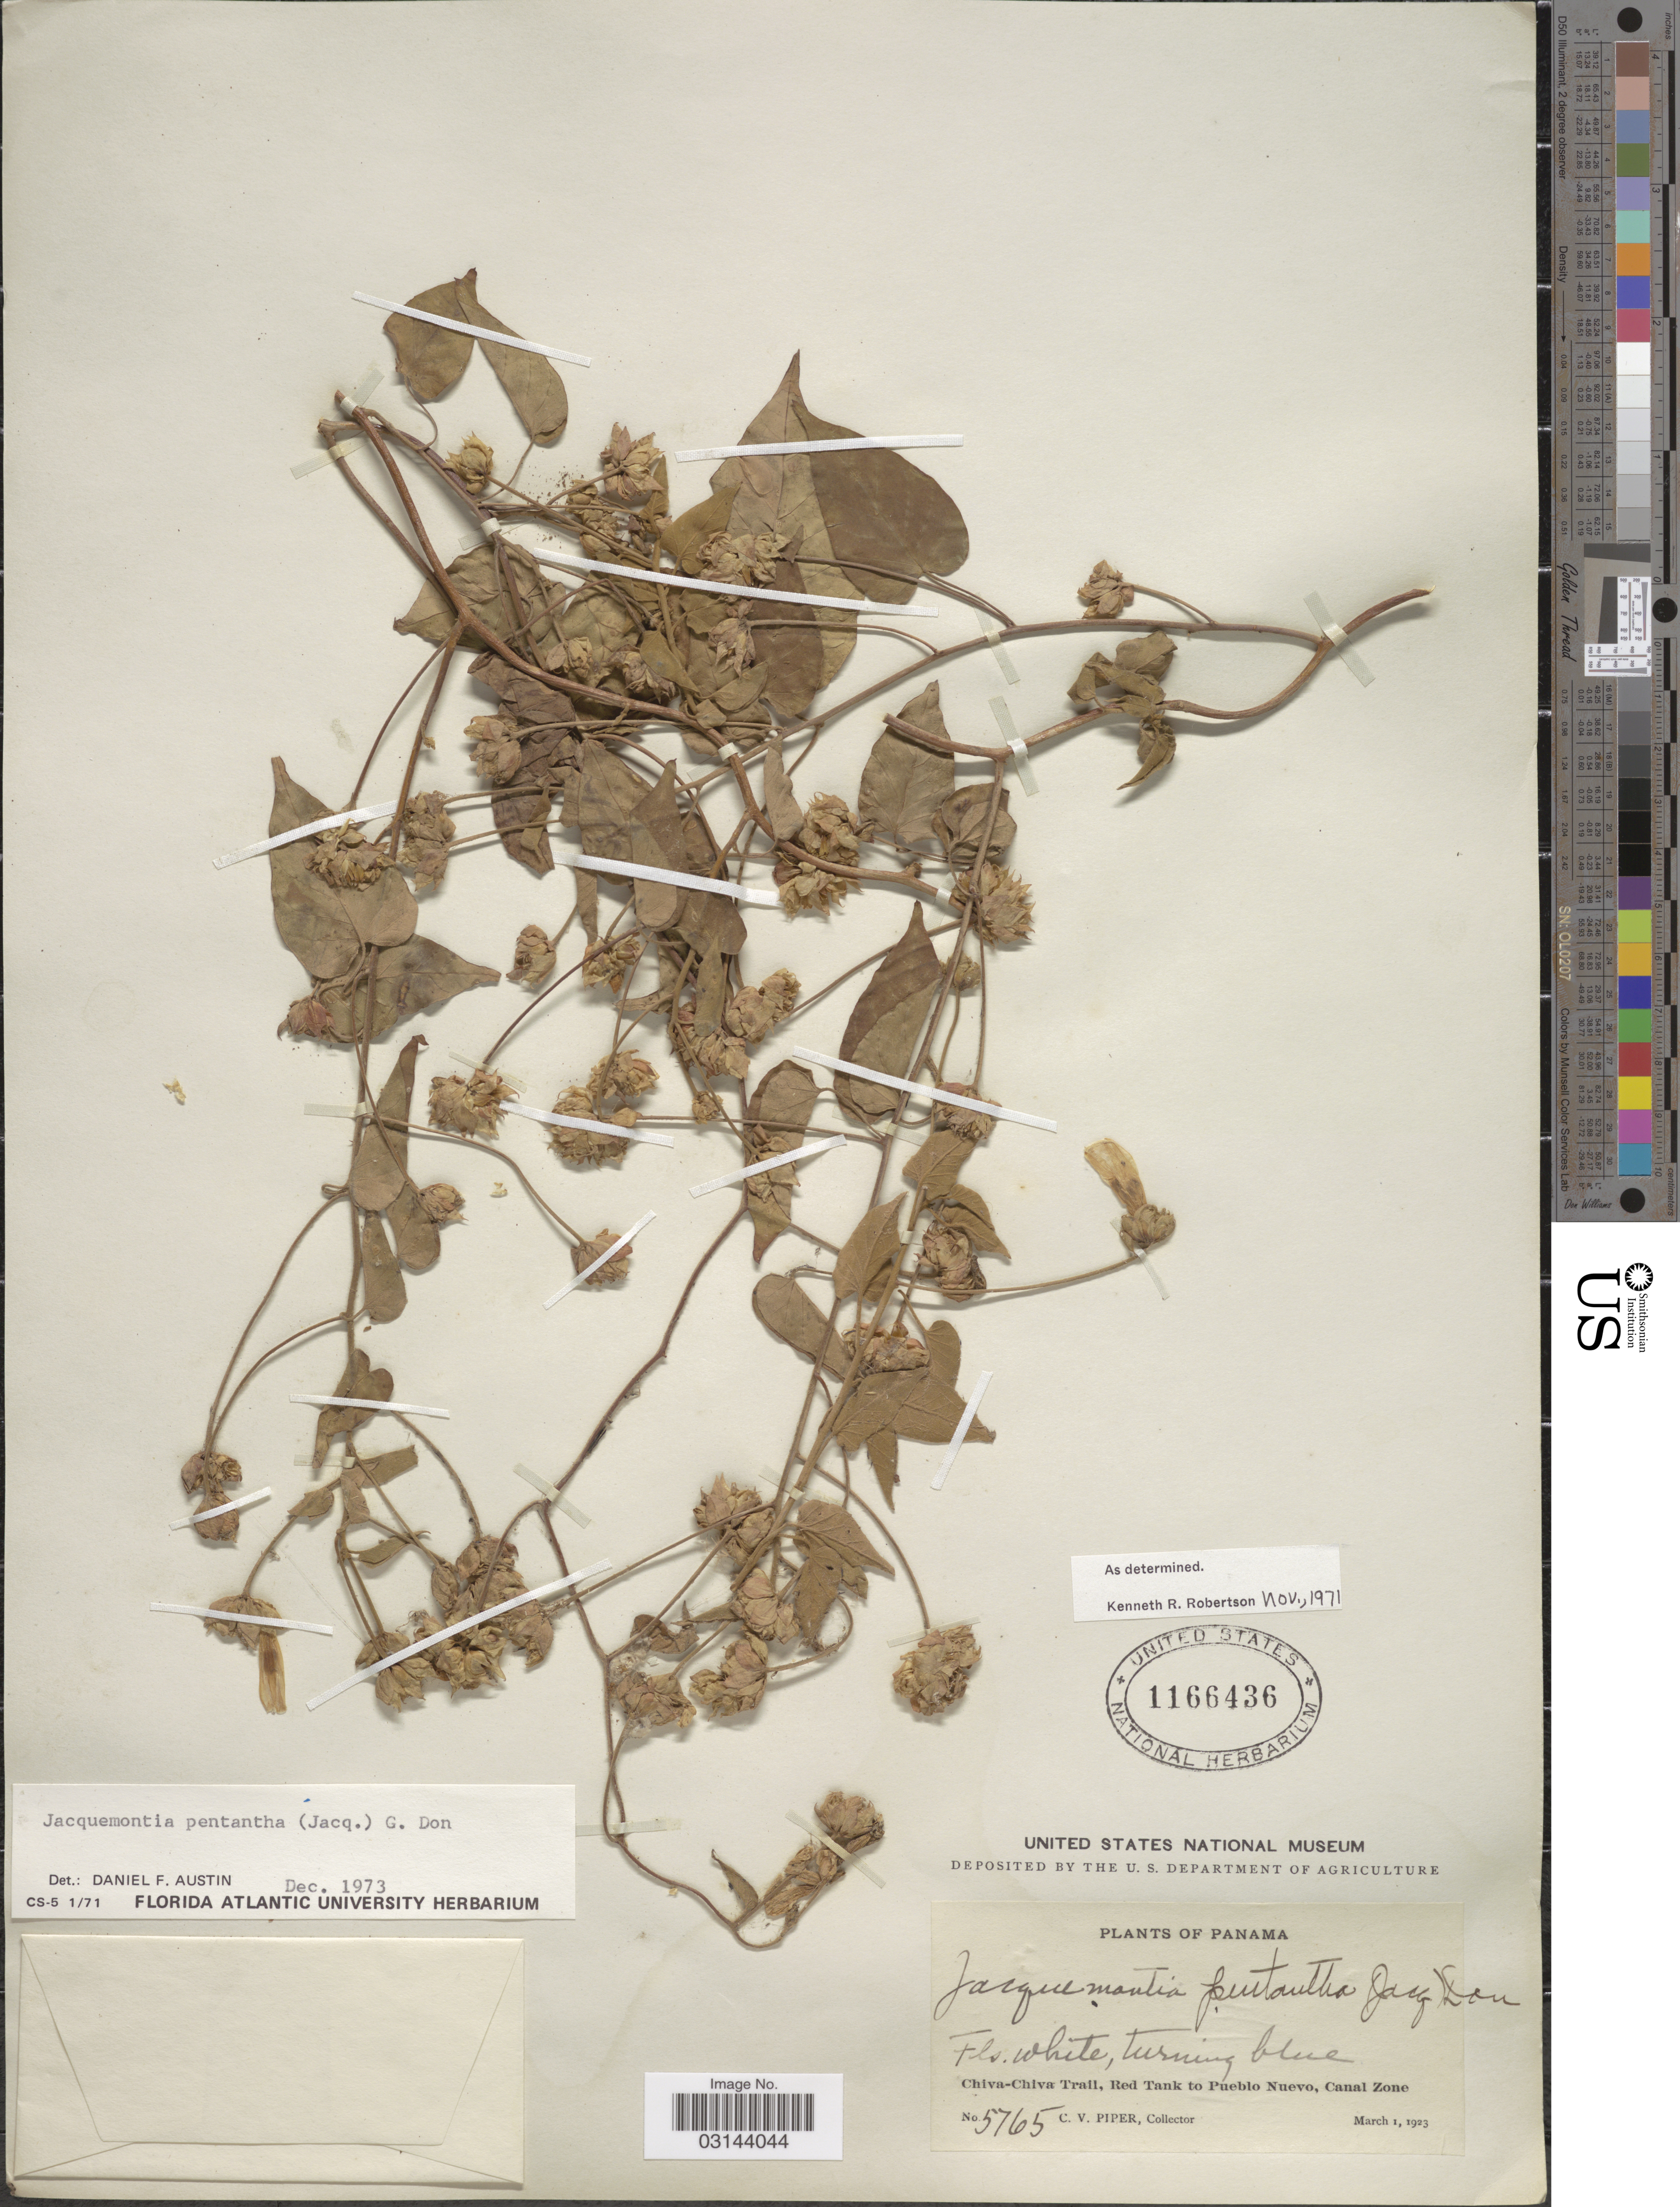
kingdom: Plantae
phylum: Tracheophyta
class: Magnoliopsida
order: Solanales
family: Convolvulaceae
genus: Jacquemontia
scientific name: Jacquemontia pentanthos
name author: (Jacq.) G. Don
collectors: C. V. Piper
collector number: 5765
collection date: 1923-03-01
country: Panama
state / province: Panamá / Panamá Oeste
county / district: Canal Zone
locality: Chiva-Chiva Trail, Red Tank to Pueblo Nuevo.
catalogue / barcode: US 1166436